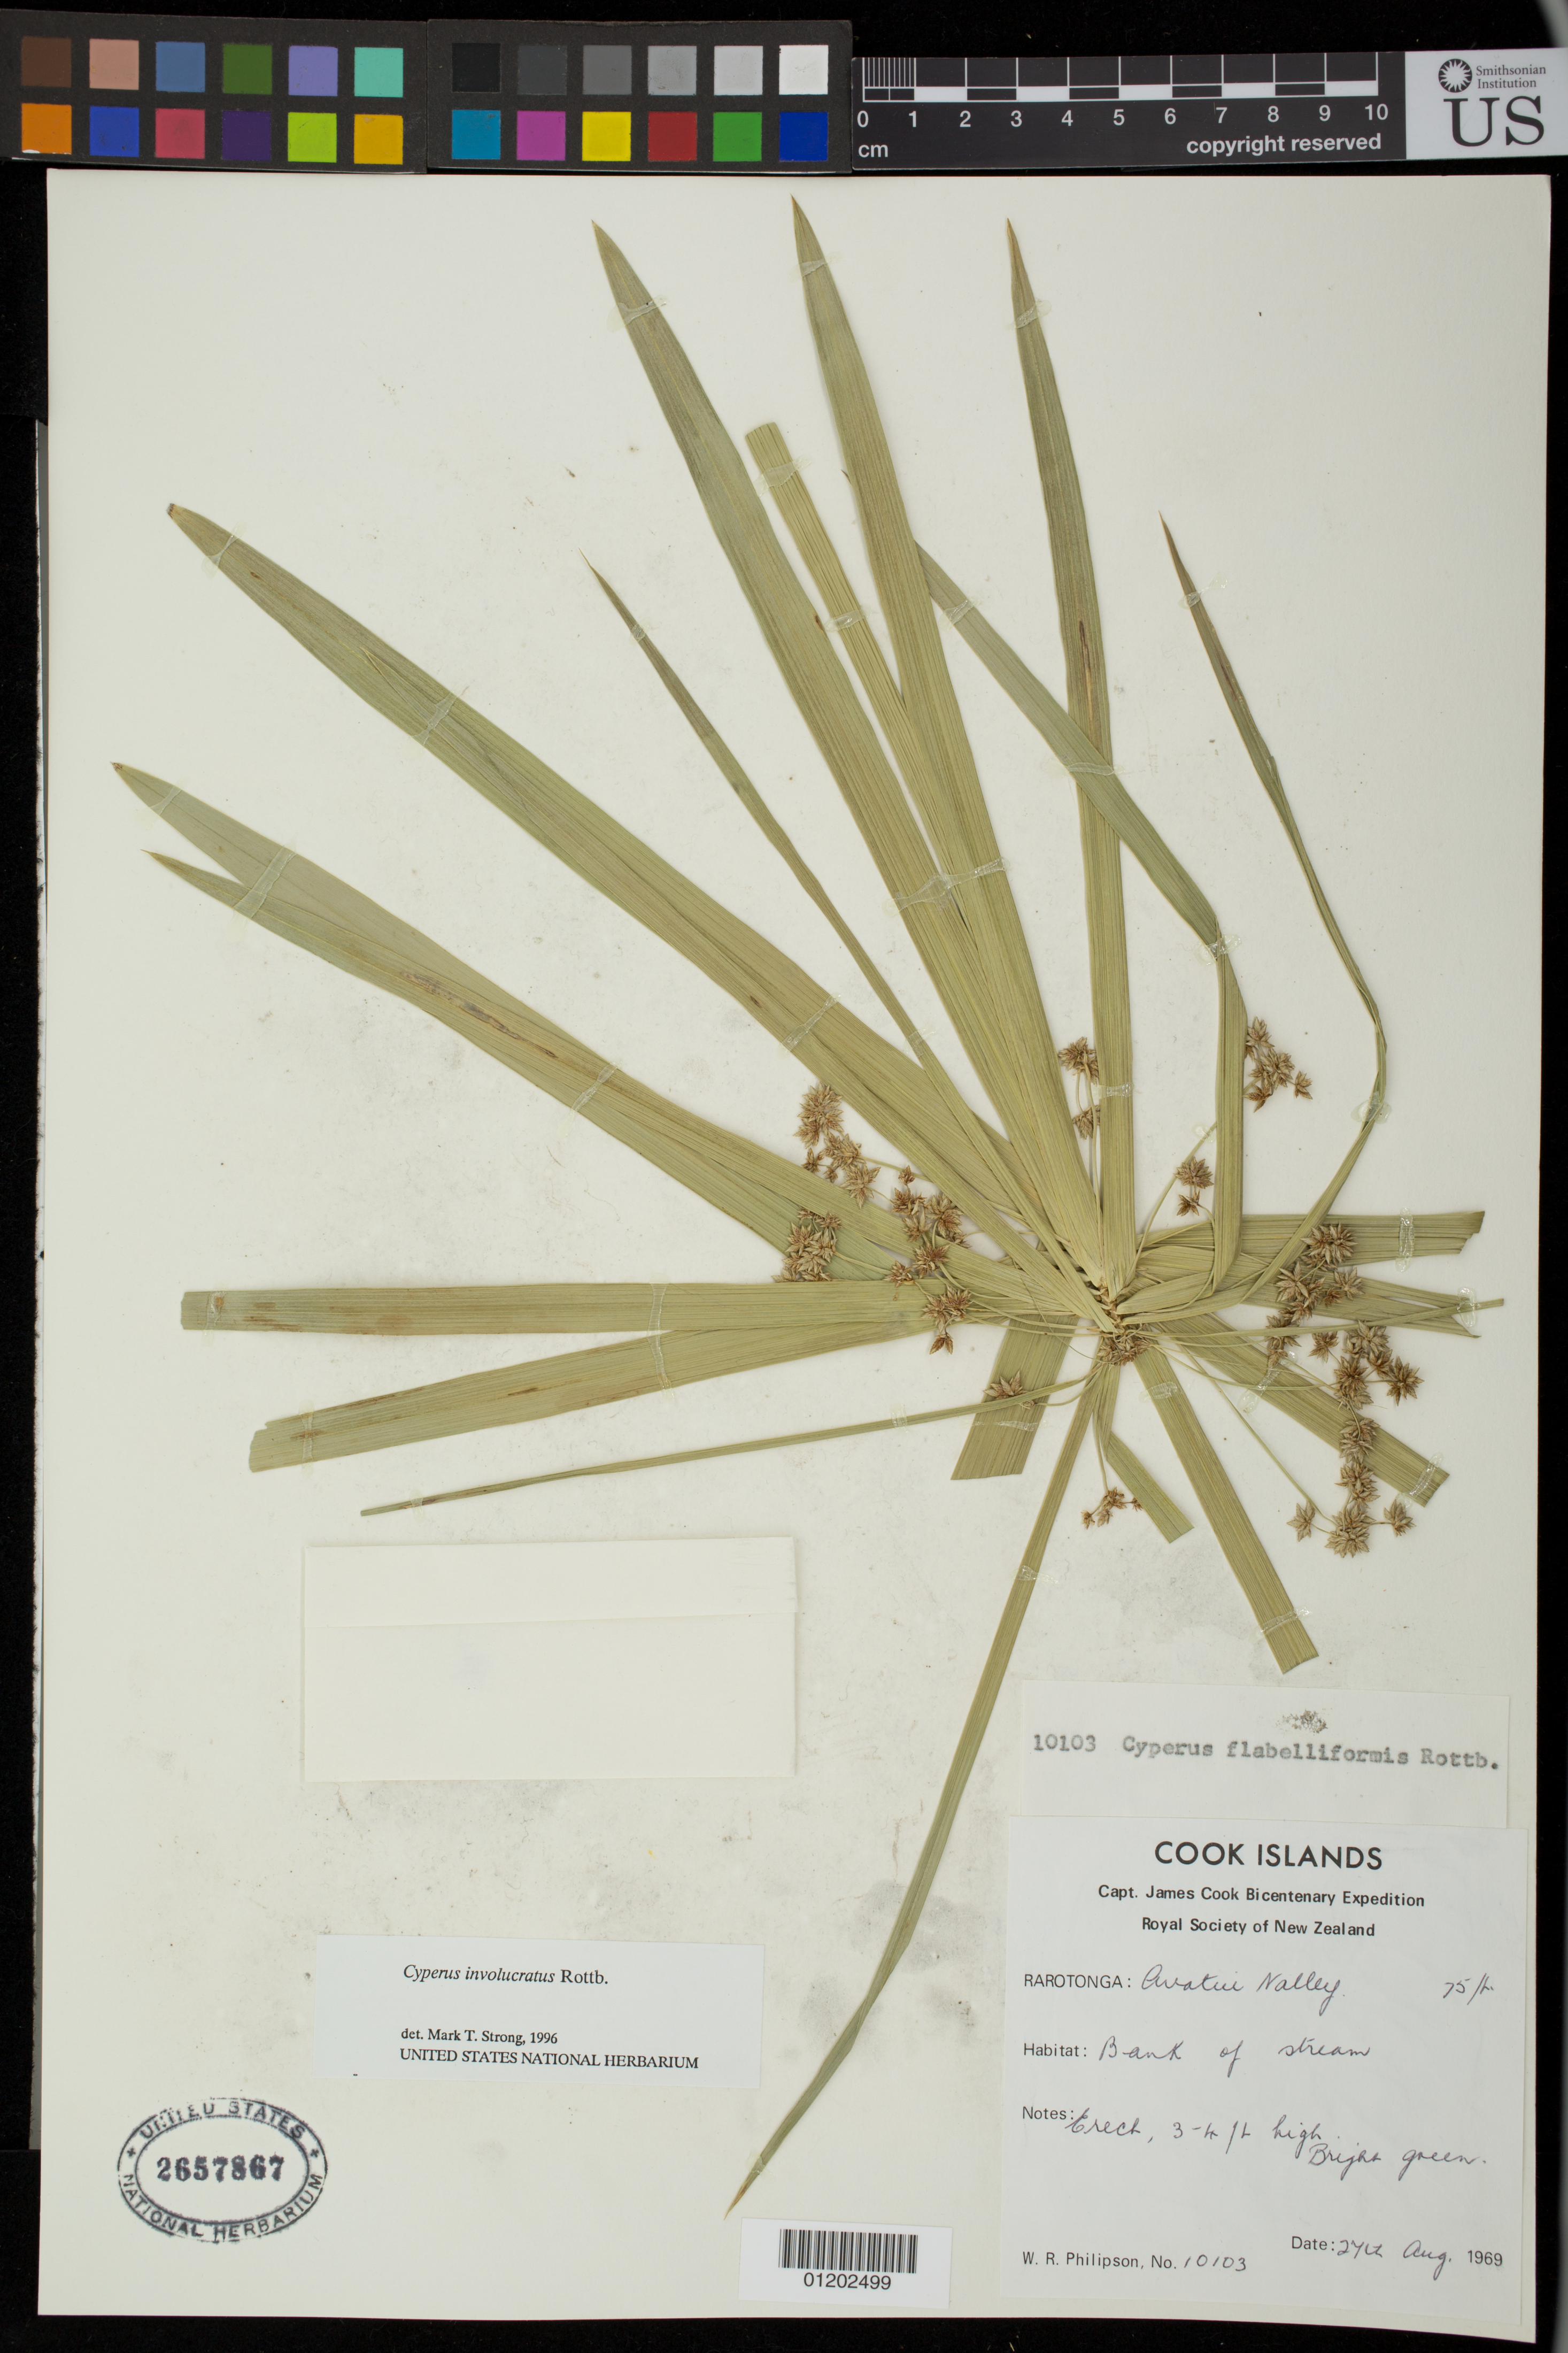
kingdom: Plantae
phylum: Tracheophyta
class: Liliopsida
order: Poales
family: Cyperaceae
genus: Cyperus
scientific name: Cyperus involucratus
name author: Rottb.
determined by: Strong, M. T., (US), Smithsonian Institution - National Museum of Natural History (UNITED STATES)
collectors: W. R. Philipson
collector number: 10103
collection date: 1969-08-27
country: Cook Islands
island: Rarotonga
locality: Avatui Valley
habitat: Bank of stream.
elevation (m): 23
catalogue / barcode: US 2657867